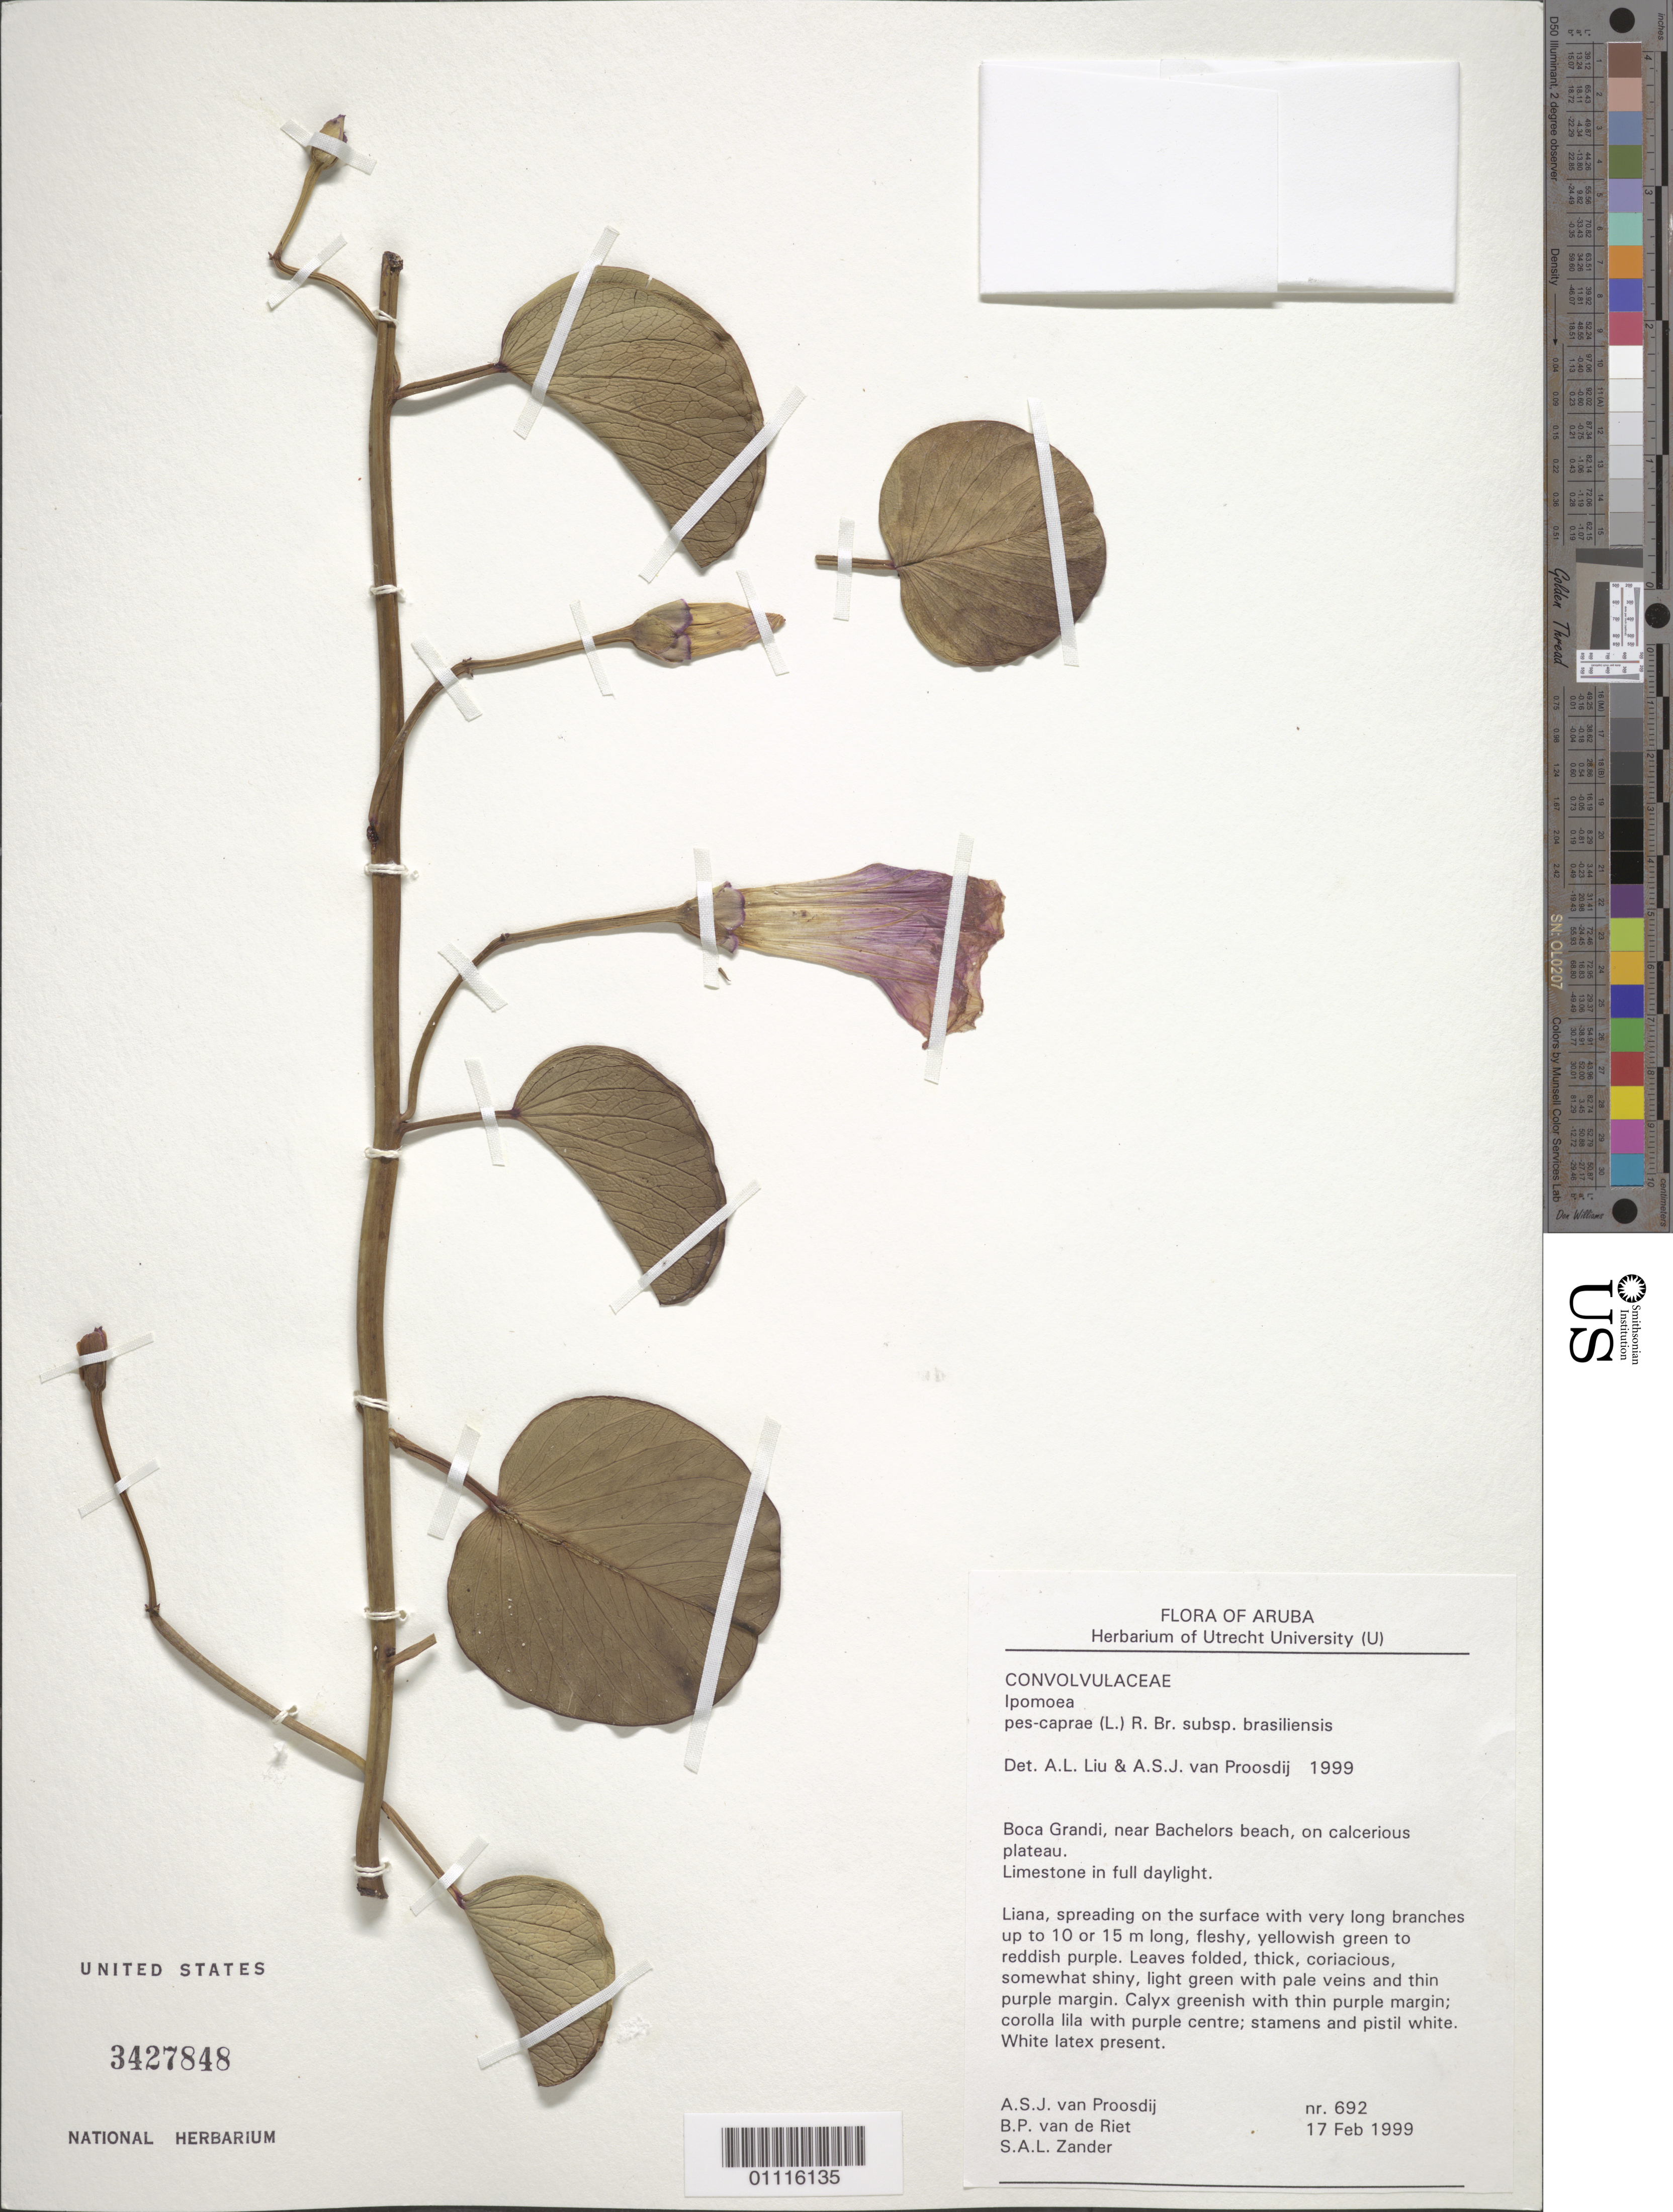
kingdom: Plantae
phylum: Tracheophyta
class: Magnoliopsida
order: Solanales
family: Convolvulaceae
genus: Ipomoea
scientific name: Ipomoea pes-caprae subsp. brasiliensis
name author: (L.) Ooststr.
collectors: A. Proosdij, B. Riet & S. Zander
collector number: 692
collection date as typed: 17 Feb 1999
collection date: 1999-02-17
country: Aruba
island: Aruba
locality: Boca Grandi, near Bachelors beach, on calcerious plateau. Limestone in full daylight.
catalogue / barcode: US 3427848